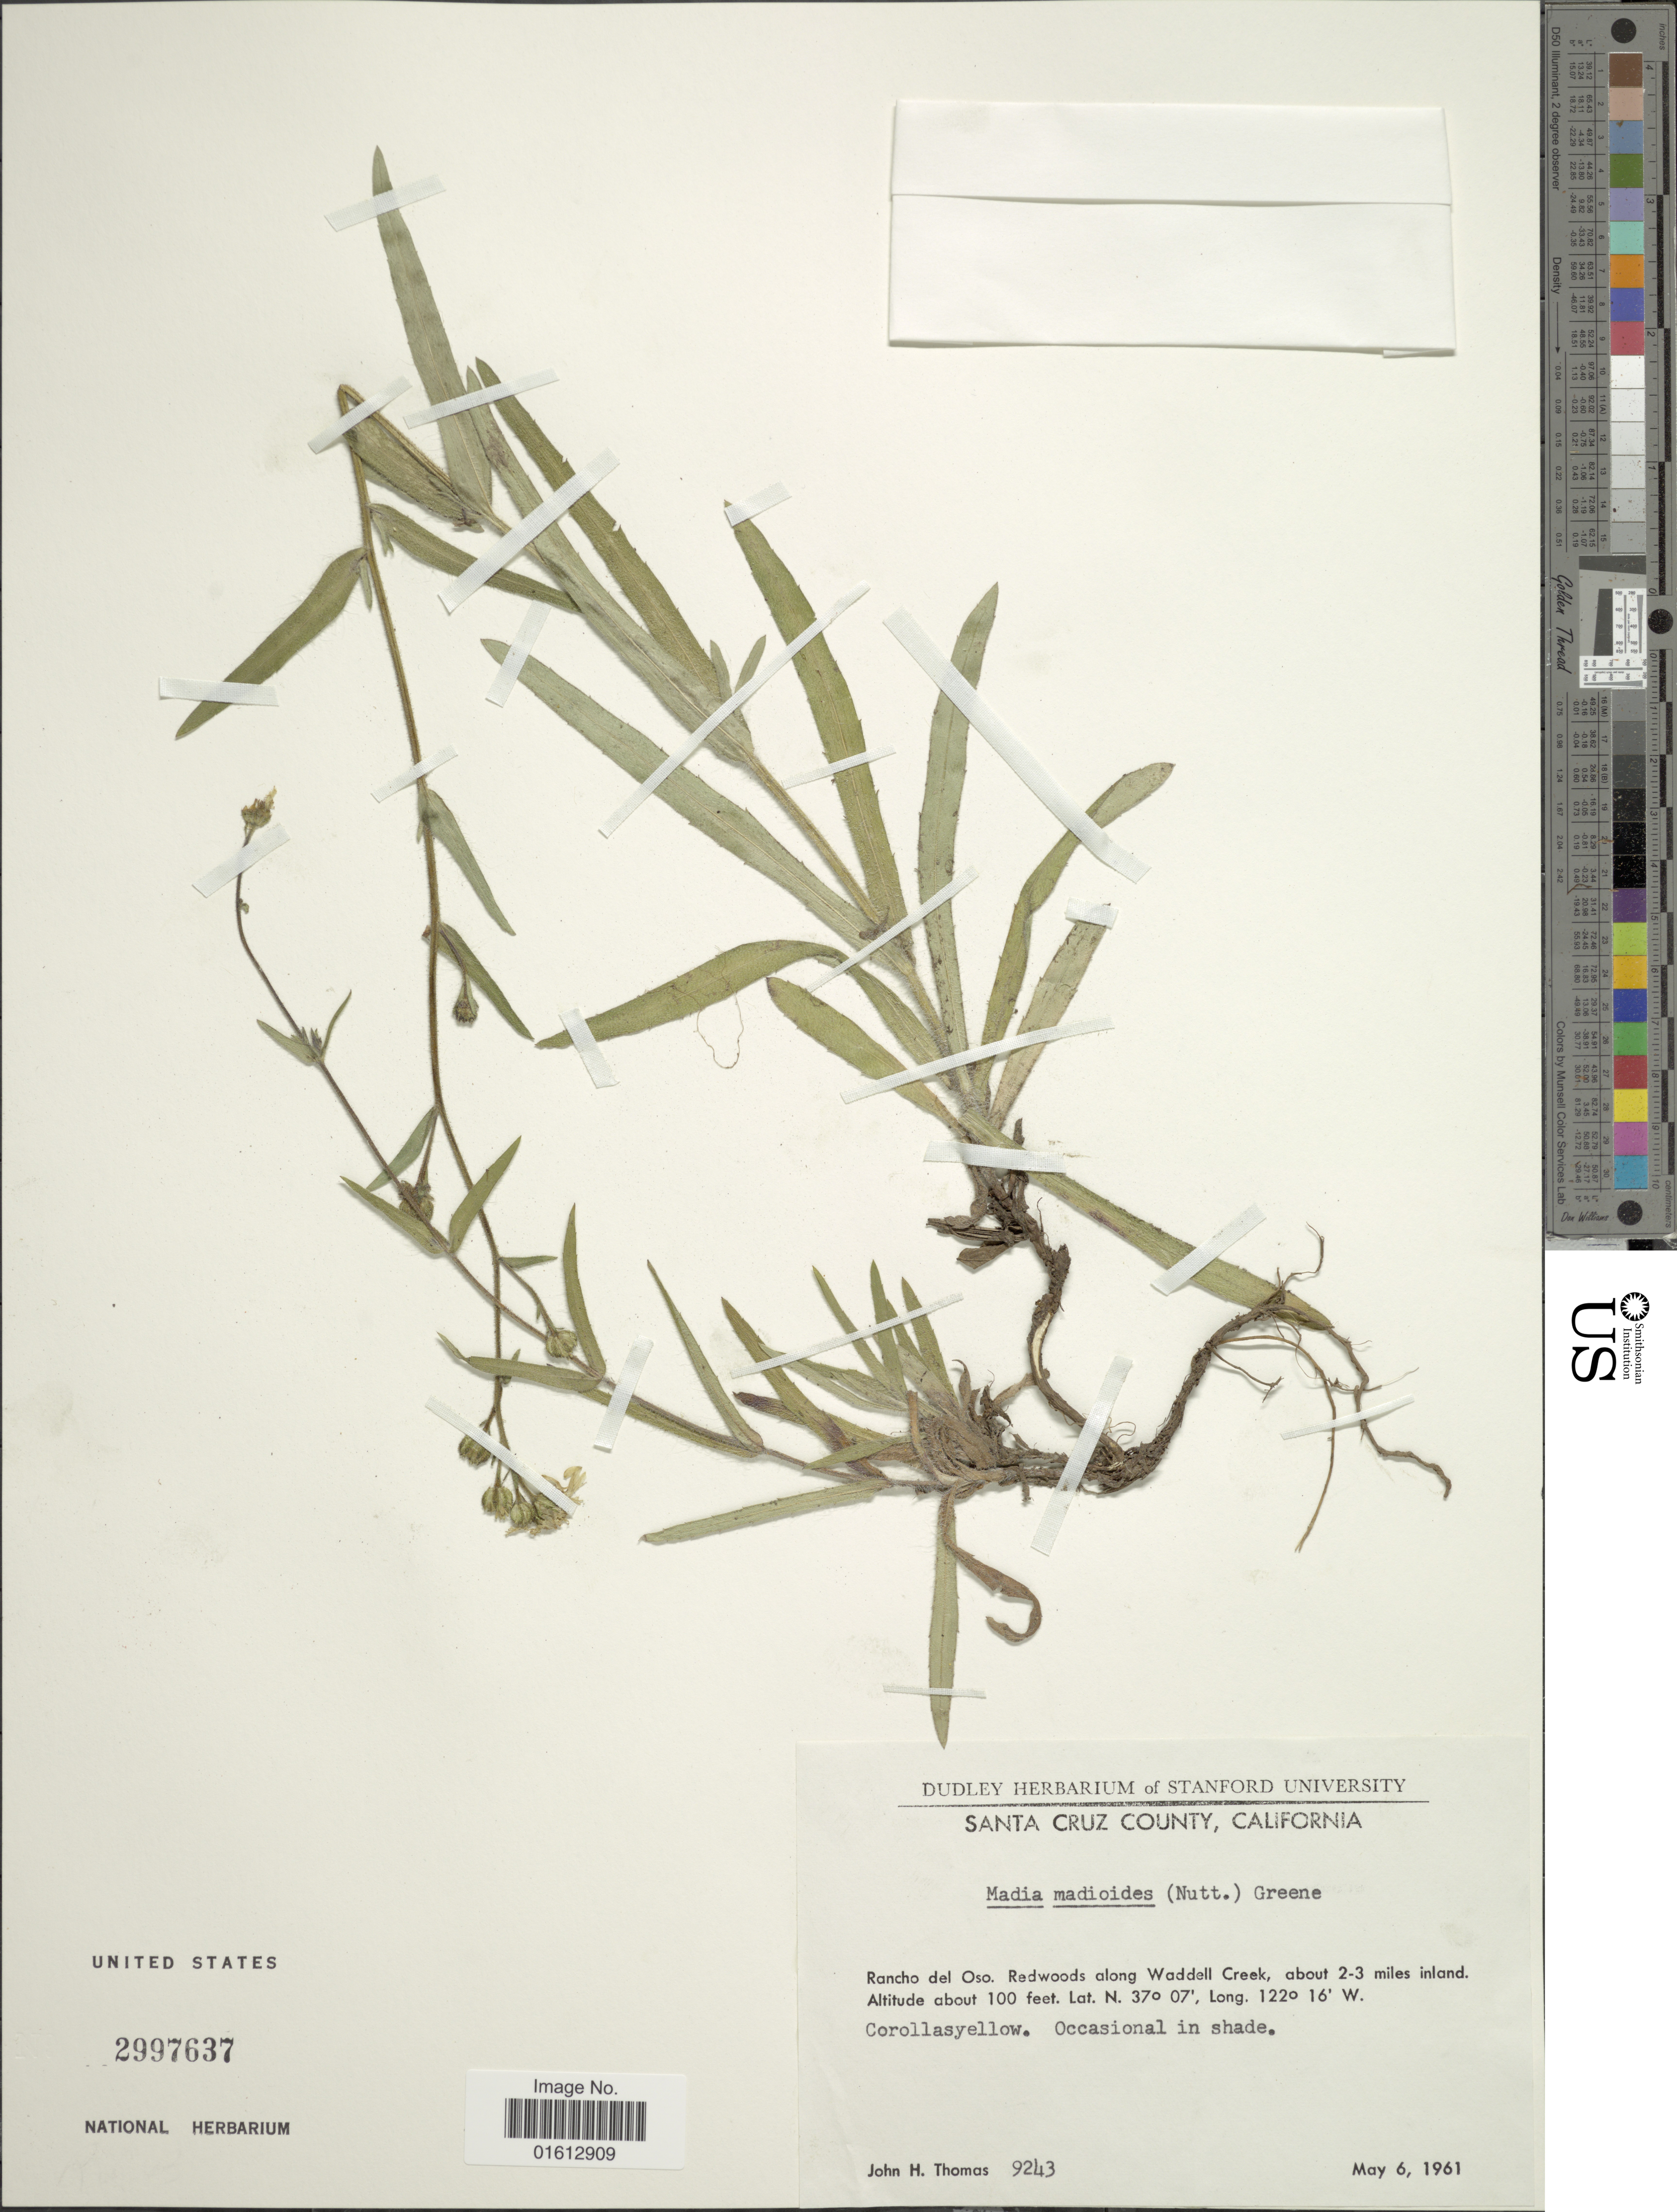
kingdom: Plantae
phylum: Tracheophyta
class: Magnoliopsida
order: Asterales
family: Asteraceae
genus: Madia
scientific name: Madia madioides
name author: (Nutt.) Greene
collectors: J. H. Thomas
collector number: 9243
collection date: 1961-05-06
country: United States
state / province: California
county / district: Santa Cruz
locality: California, Santa Cruz County, Rancho del oso. Redwoods along Waddell Creek, about 2-3 miles inland.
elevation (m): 30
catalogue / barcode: US 2997637